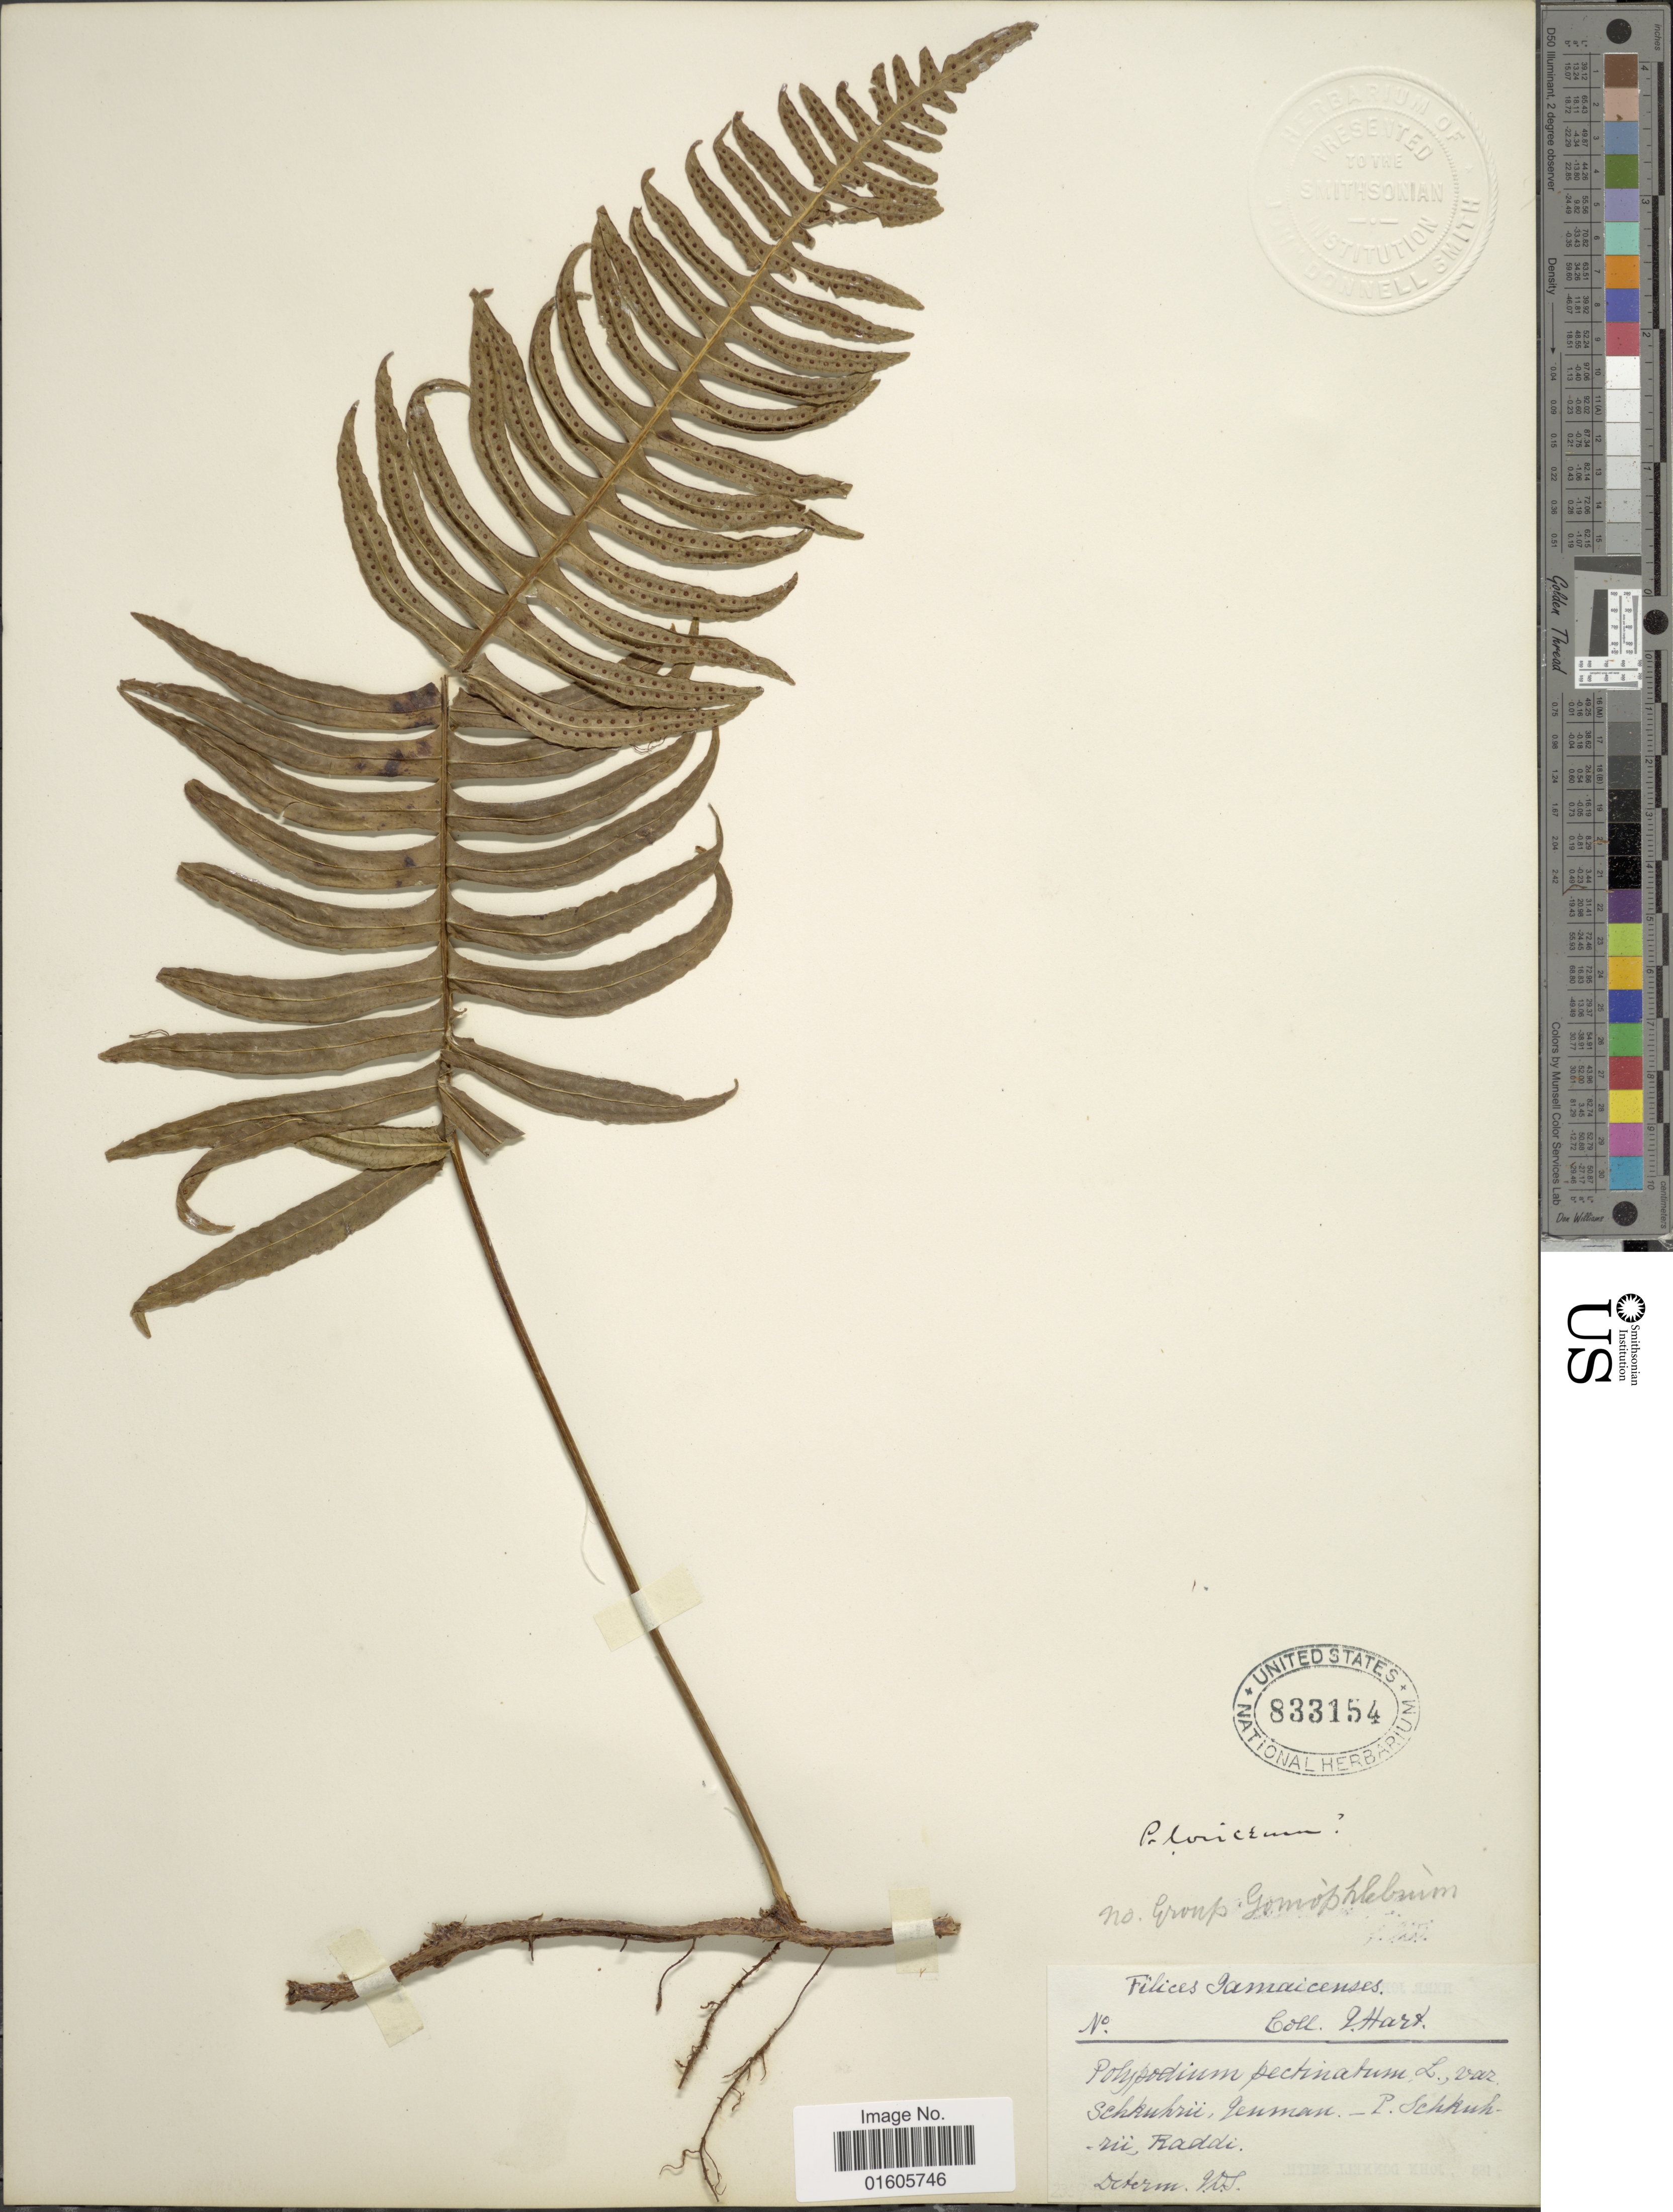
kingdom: Plantae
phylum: Tracheophyta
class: Polypodiopsida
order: Polypodiales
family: Polypodiaceae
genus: Serpocaulon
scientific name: Serpocaulon loriceum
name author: (L.) A.R. Sm.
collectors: J. Hart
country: Jamaica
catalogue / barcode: US 833154